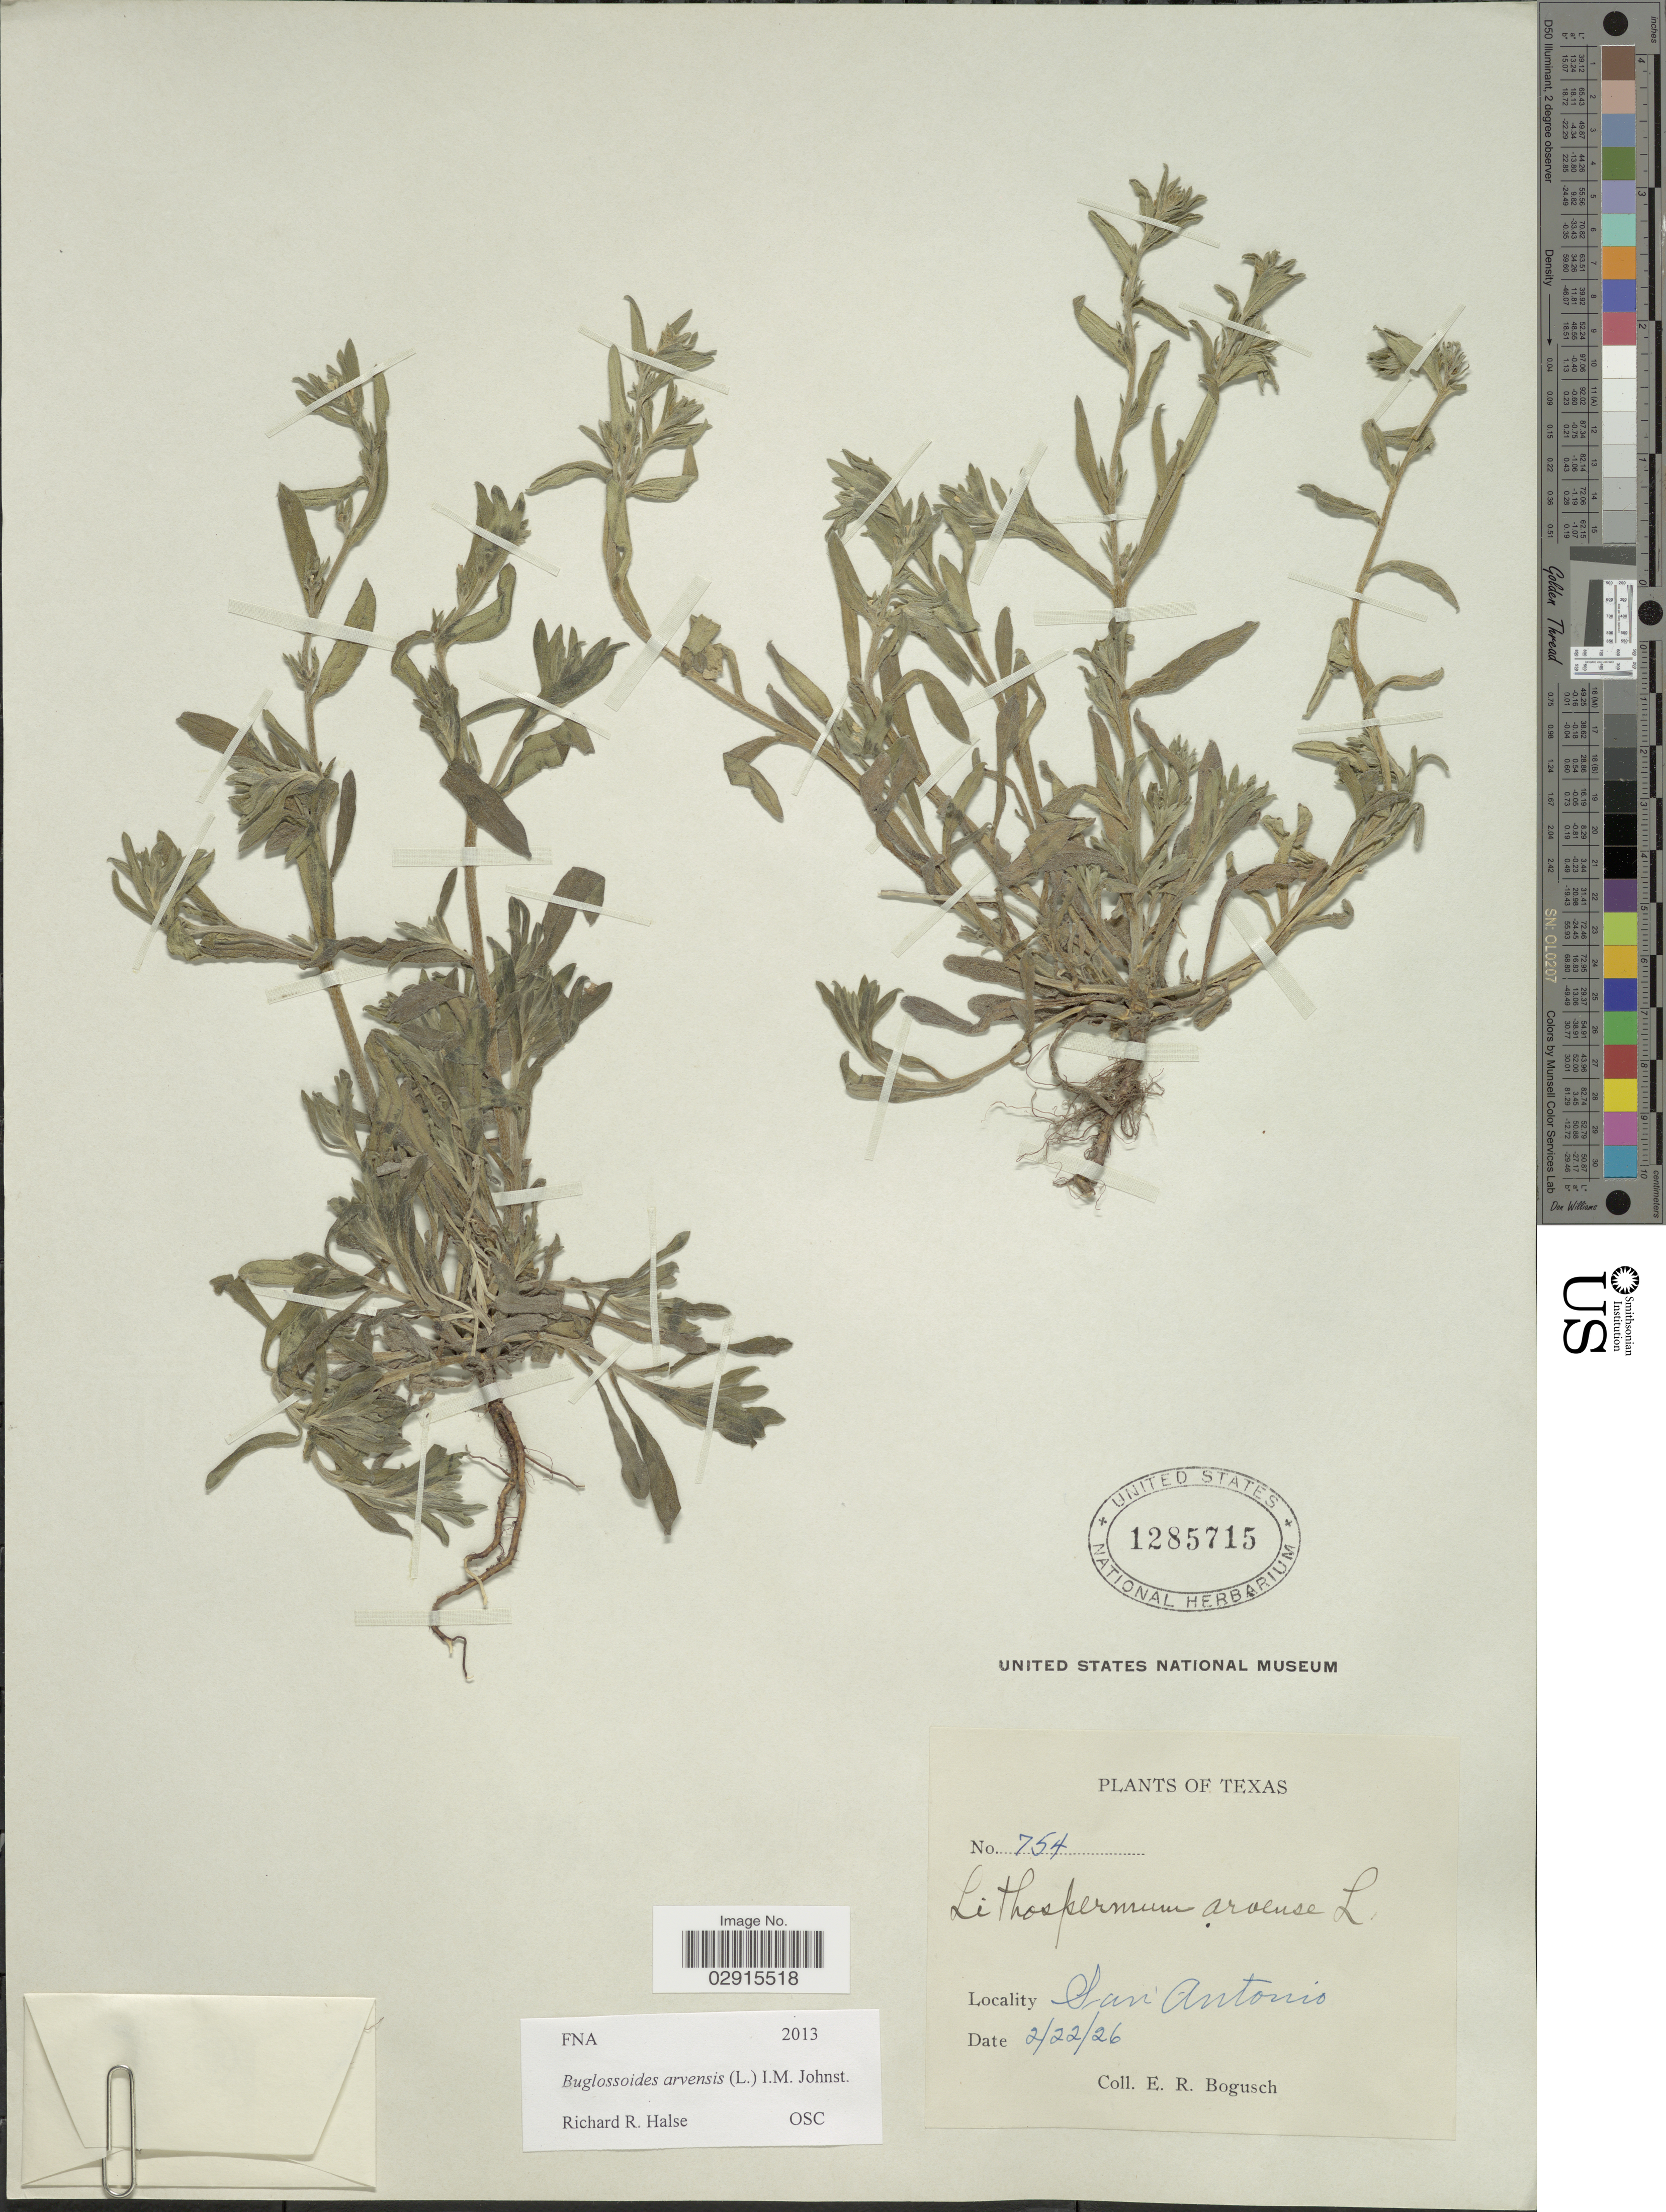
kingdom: Plantae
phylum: Tracheophyta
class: Magnoliopsida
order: Boraginales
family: Boraginaceae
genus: Buglossoides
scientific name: Buglossoides arvensis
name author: (L.) I.M. Johnst.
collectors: E. Bogusch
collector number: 754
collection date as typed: Transcribed d/m/y: 22/2/26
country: United States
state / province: Texas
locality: San Antonio.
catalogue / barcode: US 1285715